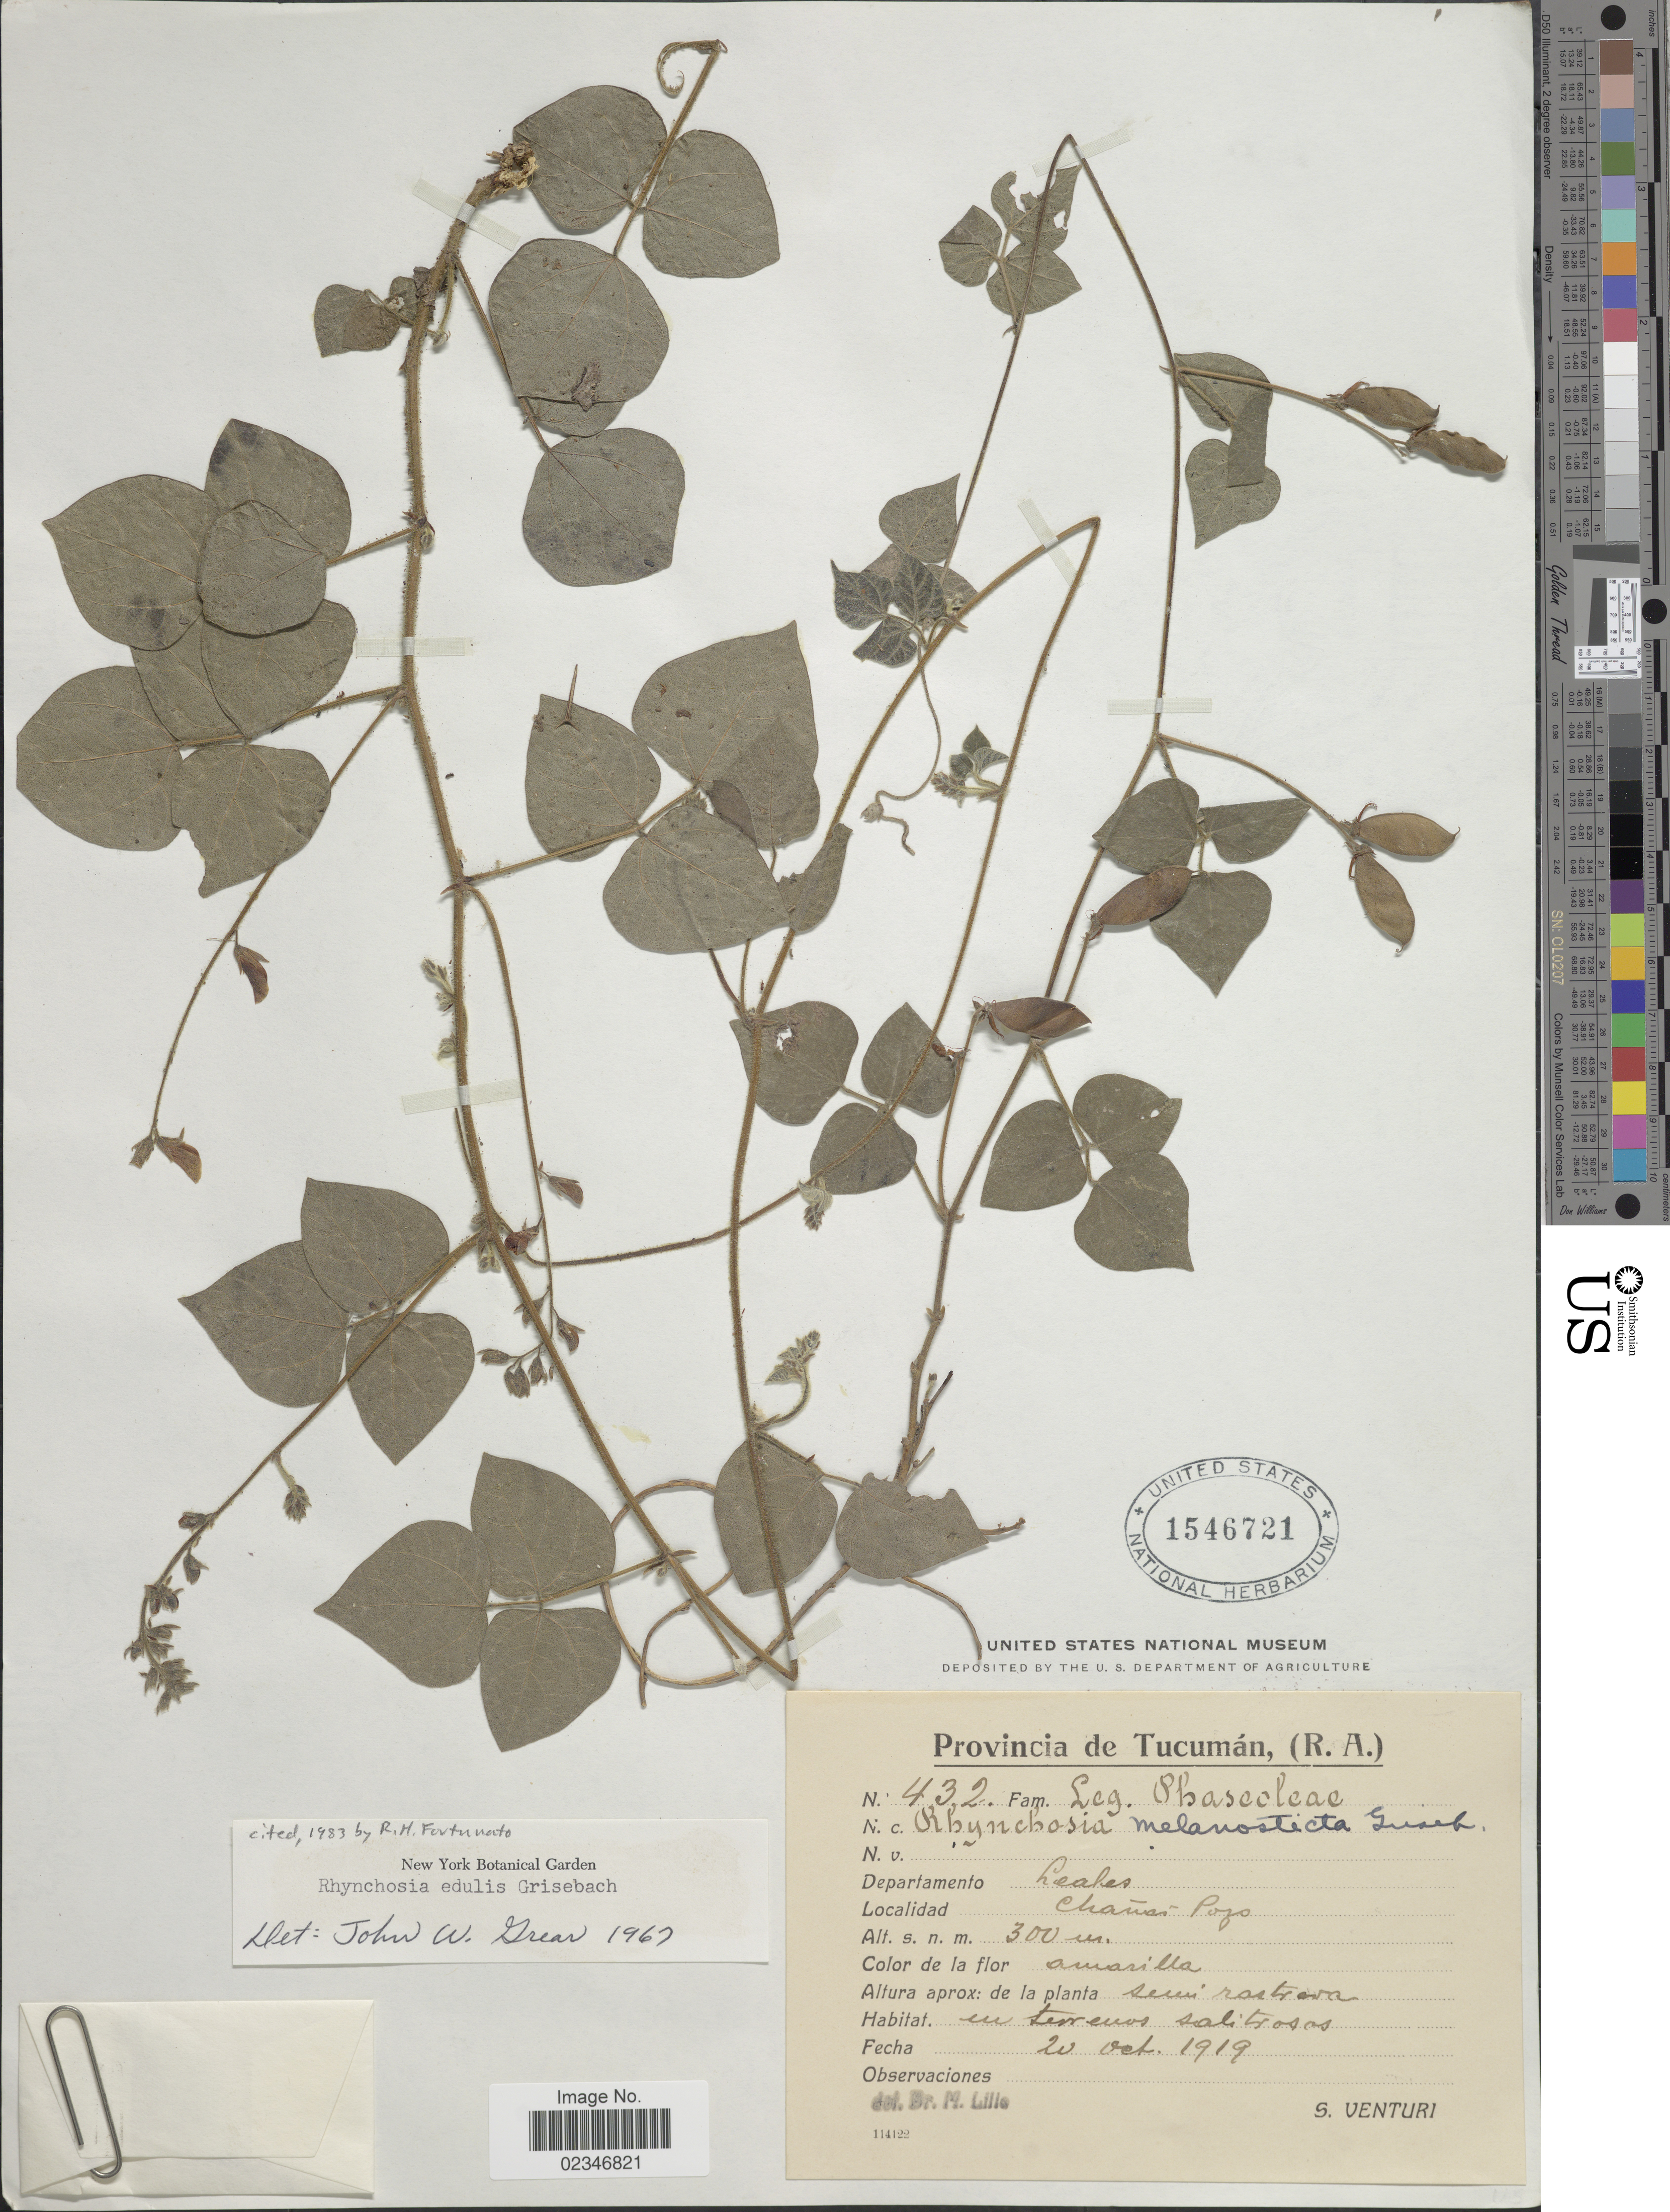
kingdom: Plantae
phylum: Tracheophyta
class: Magnoliopsida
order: Fabales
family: Fabaceae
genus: Rhynchosia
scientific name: Rhynchosia edulis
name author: Griseb.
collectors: S. Venturi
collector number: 432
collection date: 1919-10-20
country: Argentina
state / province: Tucuman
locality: Departamento Leales, Chañar Pozo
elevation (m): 300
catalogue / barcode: US 1546721